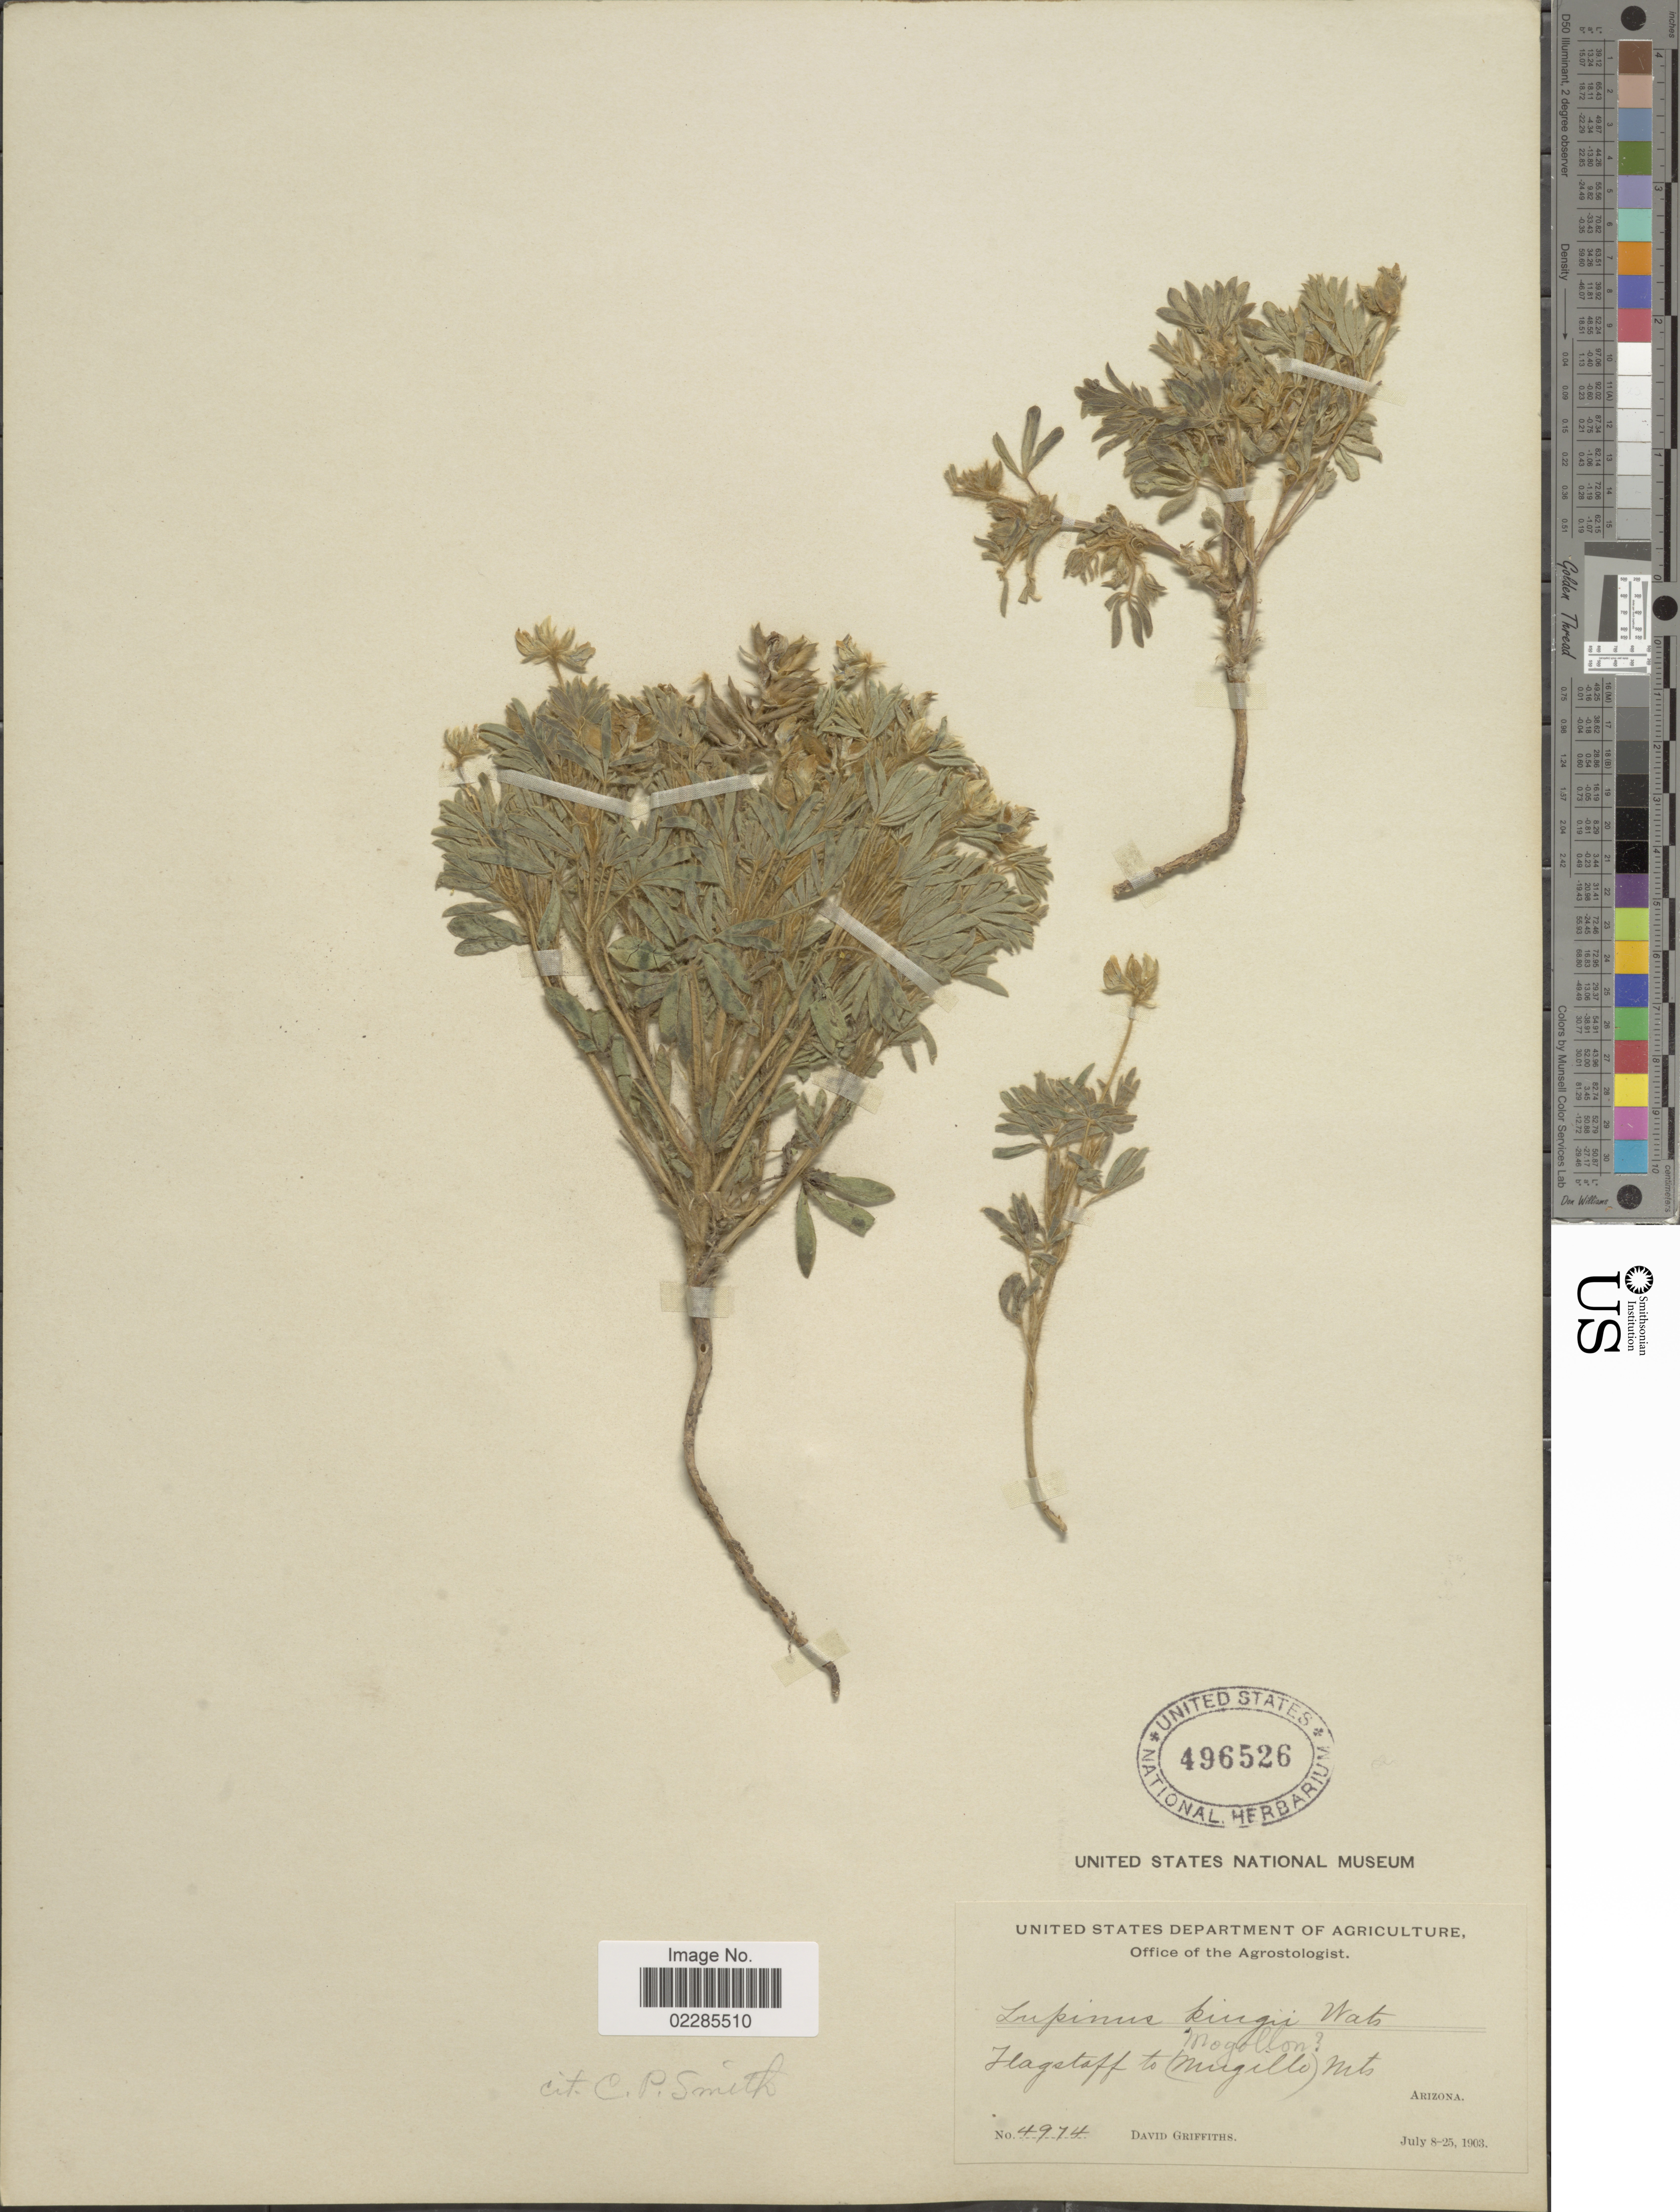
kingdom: Plantae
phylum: Tracheophyta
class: Magnoliopsida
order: Fabales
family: Fabaceae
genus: Lupinus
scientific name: Lupinus kingii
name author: S. Watson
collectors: D. Griffiths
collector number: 4974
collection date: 1903-07-08/1903-07-25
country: United States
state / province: Arizona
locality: Flagstaff to (Mugillo) Mts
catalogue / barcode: US 496526